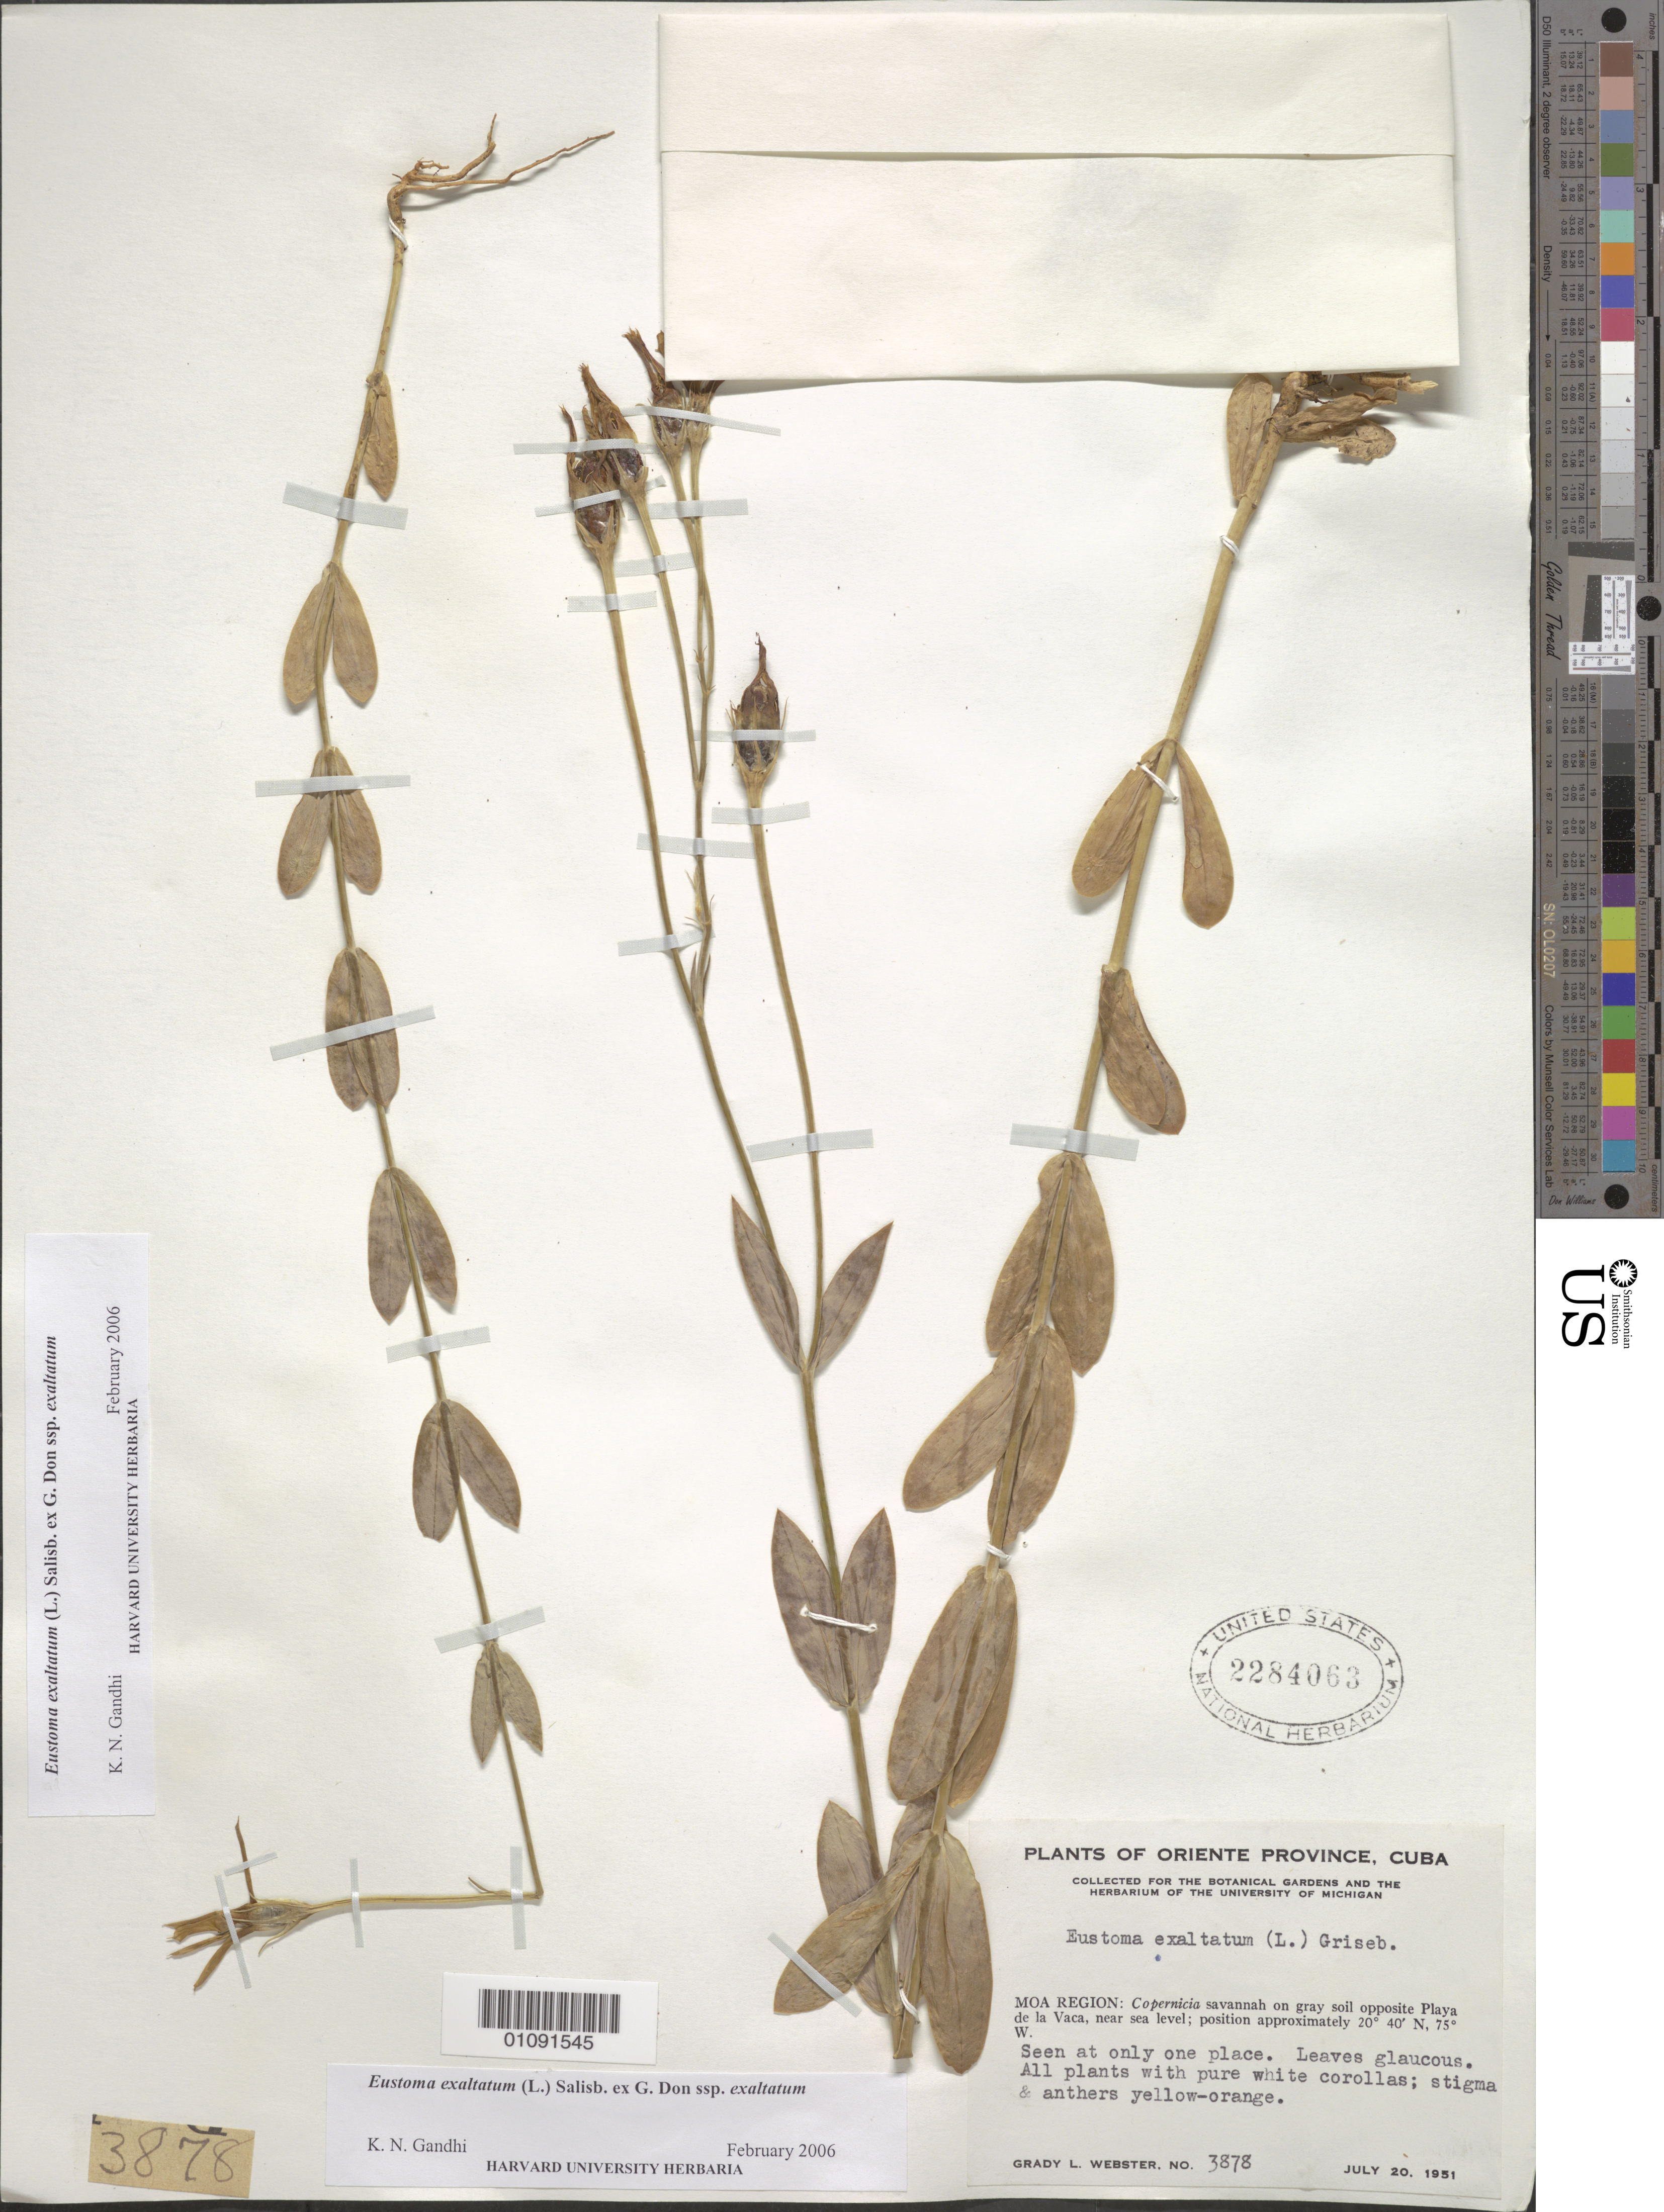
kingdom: Plantae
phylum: Tracheophyta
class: Magnoliopsida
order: Gentianales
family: Gentianaceae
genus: Eustoma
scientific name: Eustoma exaltatum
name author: (L.) Salisb. ex Don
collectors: G. L. Webster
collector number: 3878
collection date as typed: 20 Jul 1951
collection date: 1951-07-20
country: Cuba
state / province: Holguín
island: Cuba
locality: Moa Region: Corpernicia savannah on gray soil opposite Playa de la Vaca, near sea leavel;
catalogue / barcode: US 2284063